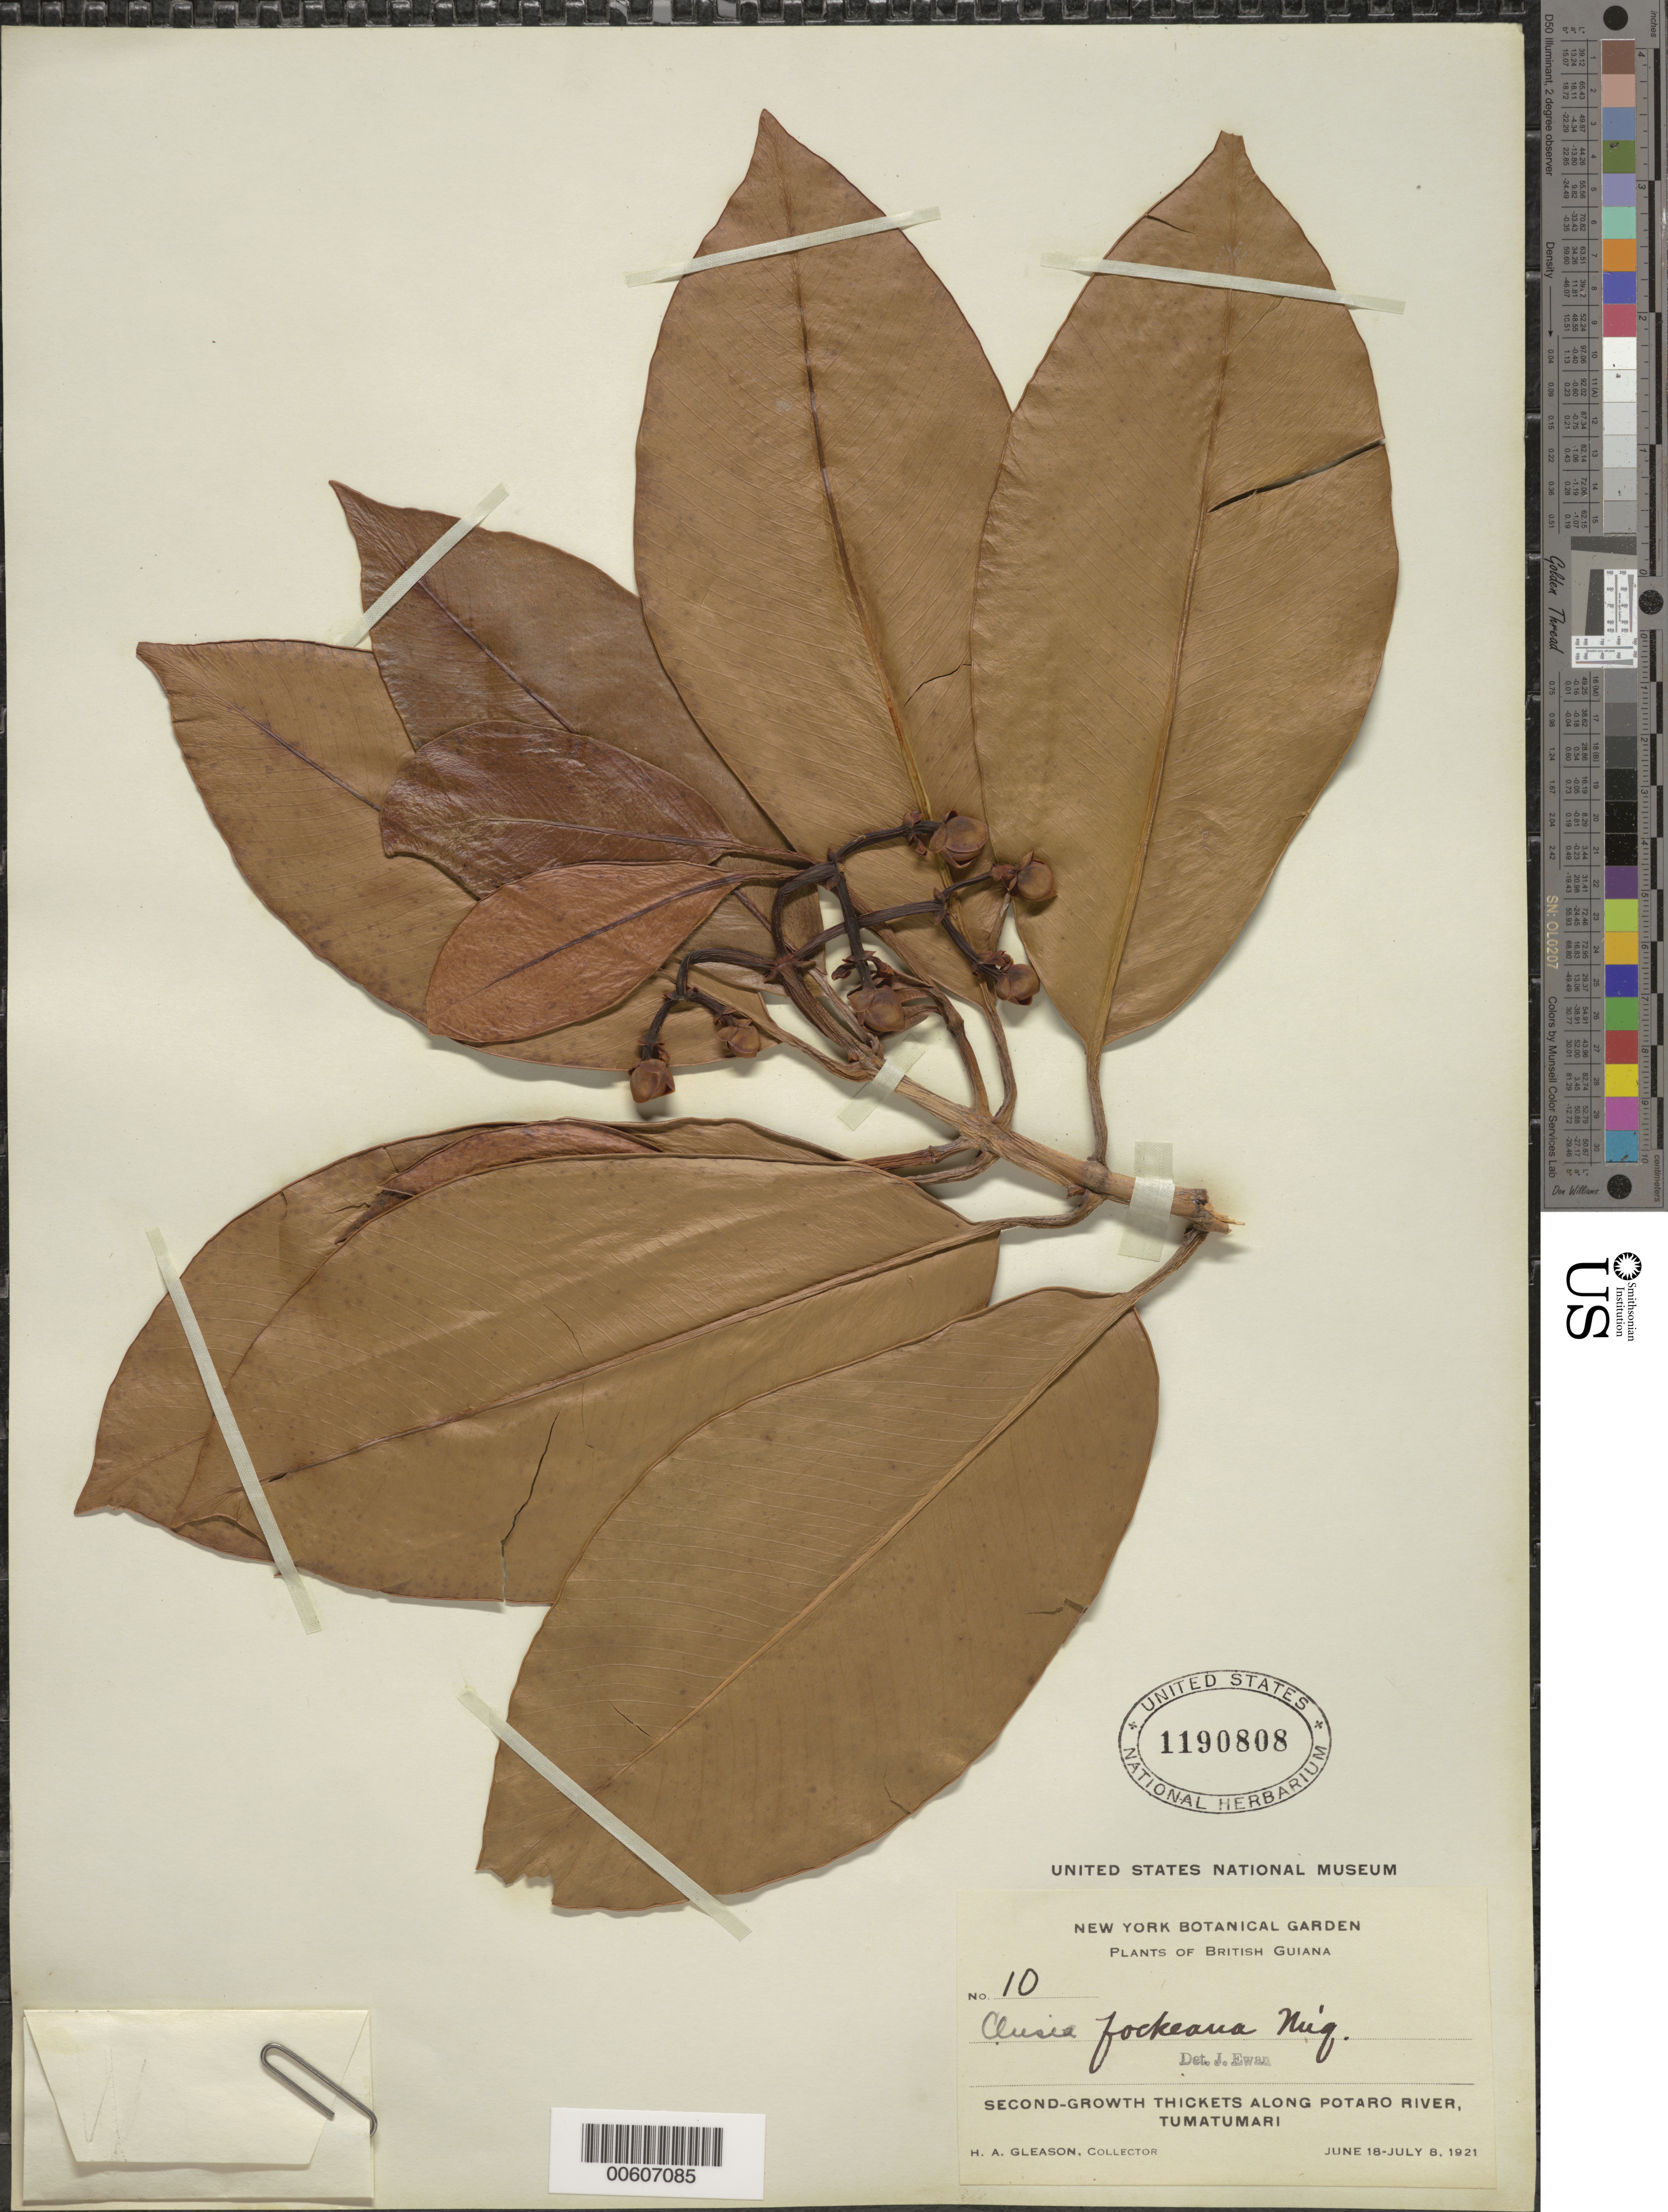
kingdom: Plantae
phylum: Tracheophyta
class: Magnoliopsida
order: Malpighiales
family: Clusiaceae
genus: Clusia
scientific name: Clusia fockeana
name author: Miq.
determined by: Ewan, J. A.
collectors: H. A. Gleason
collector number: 10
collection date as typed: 18-Jun-21 to 8-Jul-21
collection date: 1921-06-18/1921-07-08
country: Guyana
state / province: Potaro-Siparuni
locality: Tumatumari Village, Potaro R.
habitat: Second-growth thickets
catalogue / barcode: US 1190808